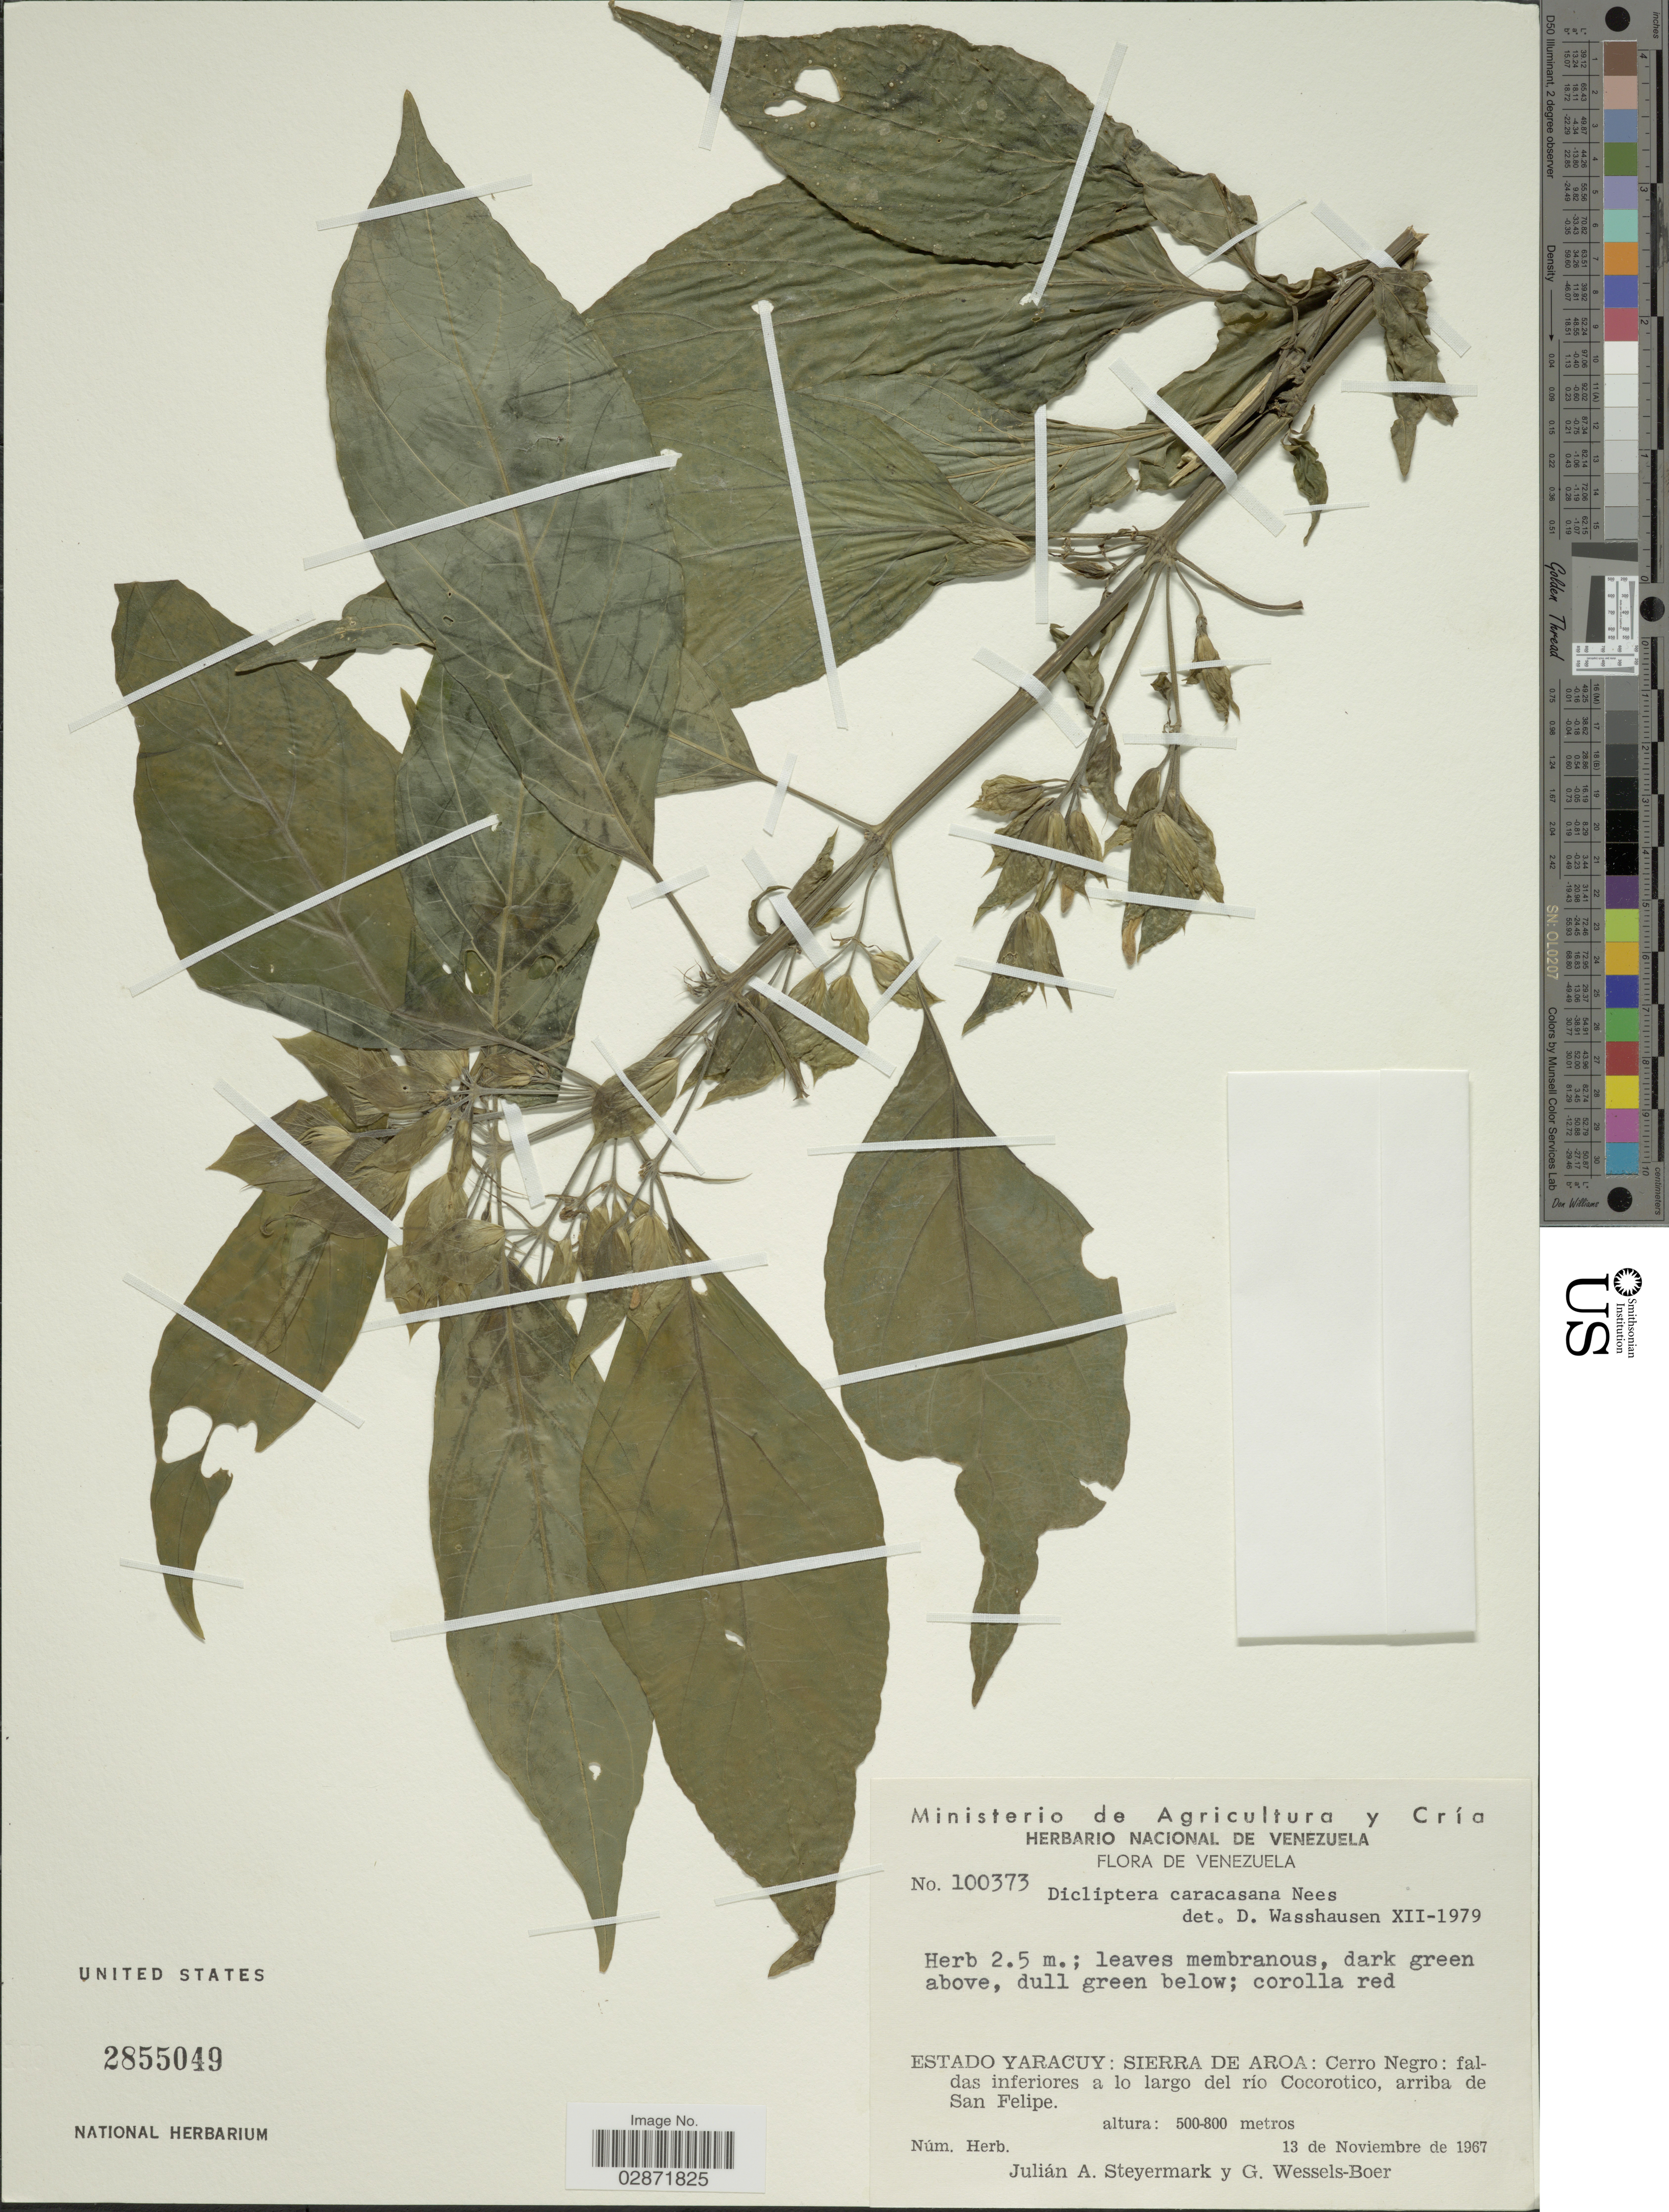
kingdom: Plantae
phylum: Tracheophyta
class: Magnoliopsida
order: Lamiales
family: Acanthaceae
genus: Dicliptera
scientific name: Dicliptera caracasana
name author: Nees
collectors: J. Steyermark & G. Wessels Boer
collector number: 100373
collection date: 1967-11-13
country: Venezuela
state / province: Yaracuy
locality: Sierra de Aroa: Cerro Negro, faldas inferiores a lo largo del río Cocorotico, arriba de San Felipe.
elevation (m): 500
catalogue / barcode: US 2855049